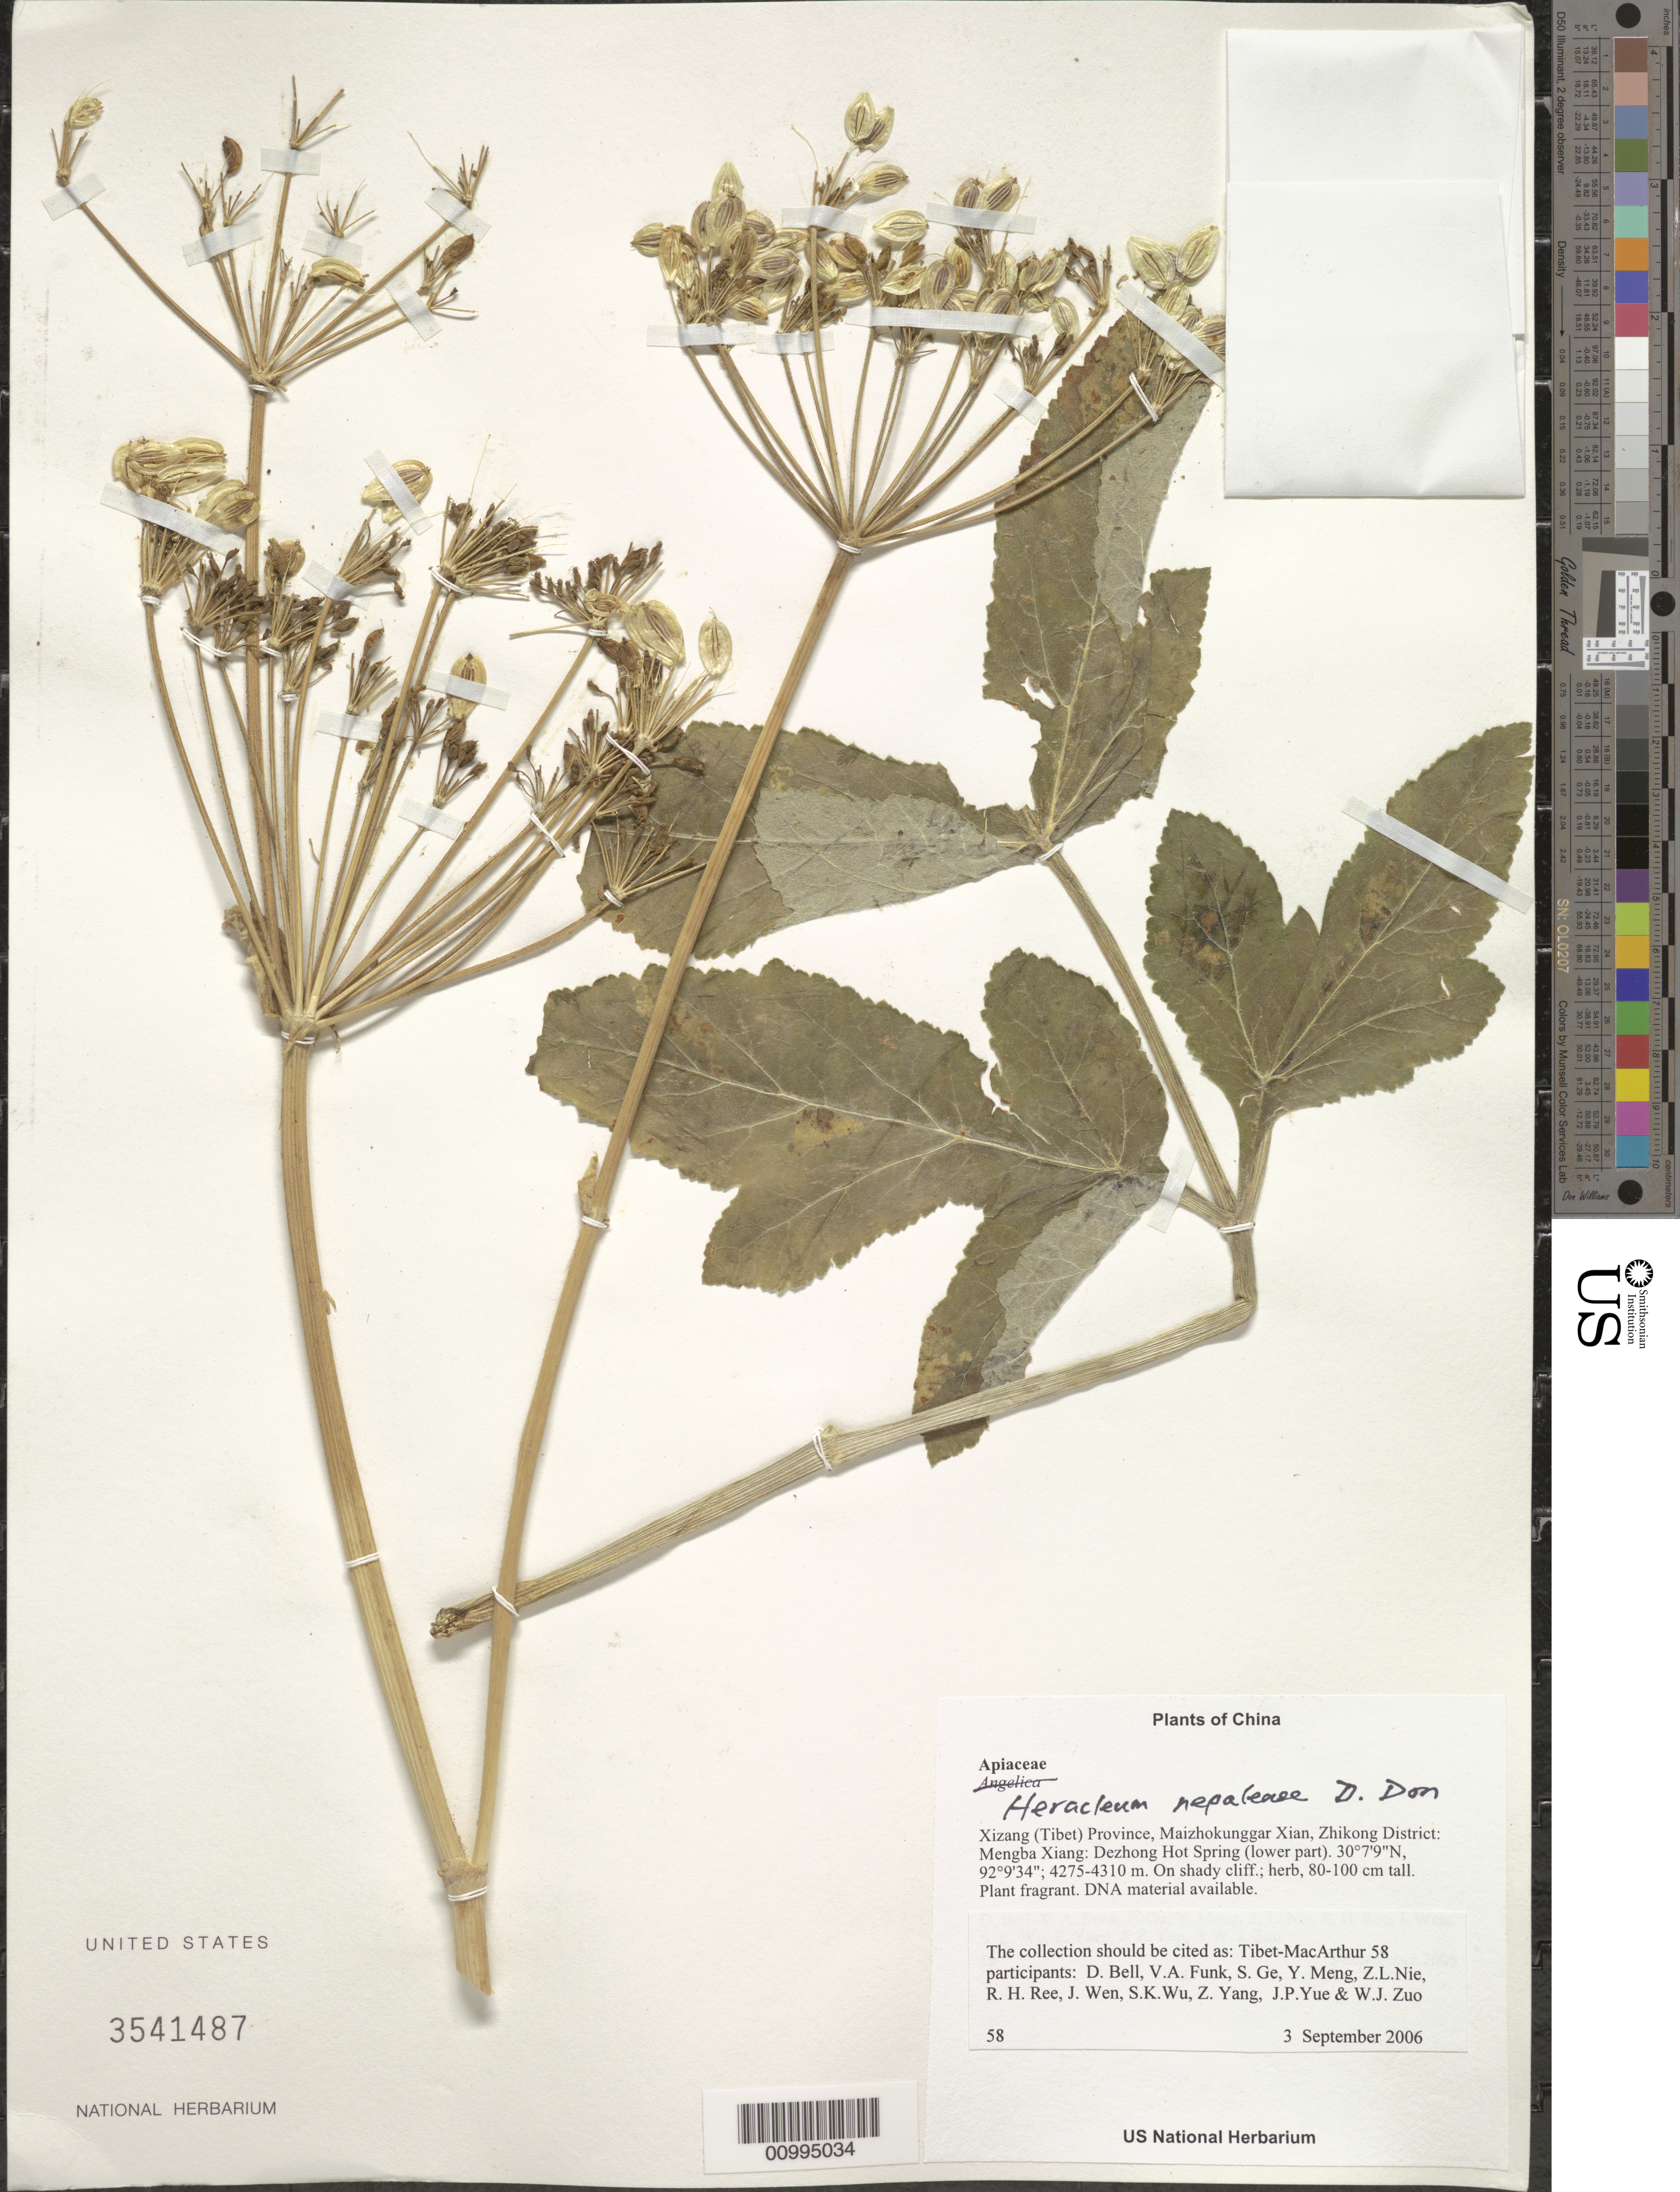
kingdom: Plantae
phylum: Tracheophyta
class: Magnoliopsida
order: Apiales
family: Apiaceae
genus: Heracleum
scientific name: Heracleum nepalense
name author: D. Don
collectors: Tibet-MacArthur, D. A. Bell, V. Funk, S. Ge, Y. Meng, Z. Nie, R. Ree, J. Wen, S. K. Wu, Z. Yang, J. Yue & W. Zuo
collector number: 58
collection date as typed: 03 Sep 2006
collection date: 2006-09-03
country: China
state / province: Xizang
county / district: Maizhokunggar Xian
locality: Zhikong District: Mengba Xiang:Dezhong Hot Spring (lower part).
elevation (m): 4275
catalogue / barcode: US 3541487